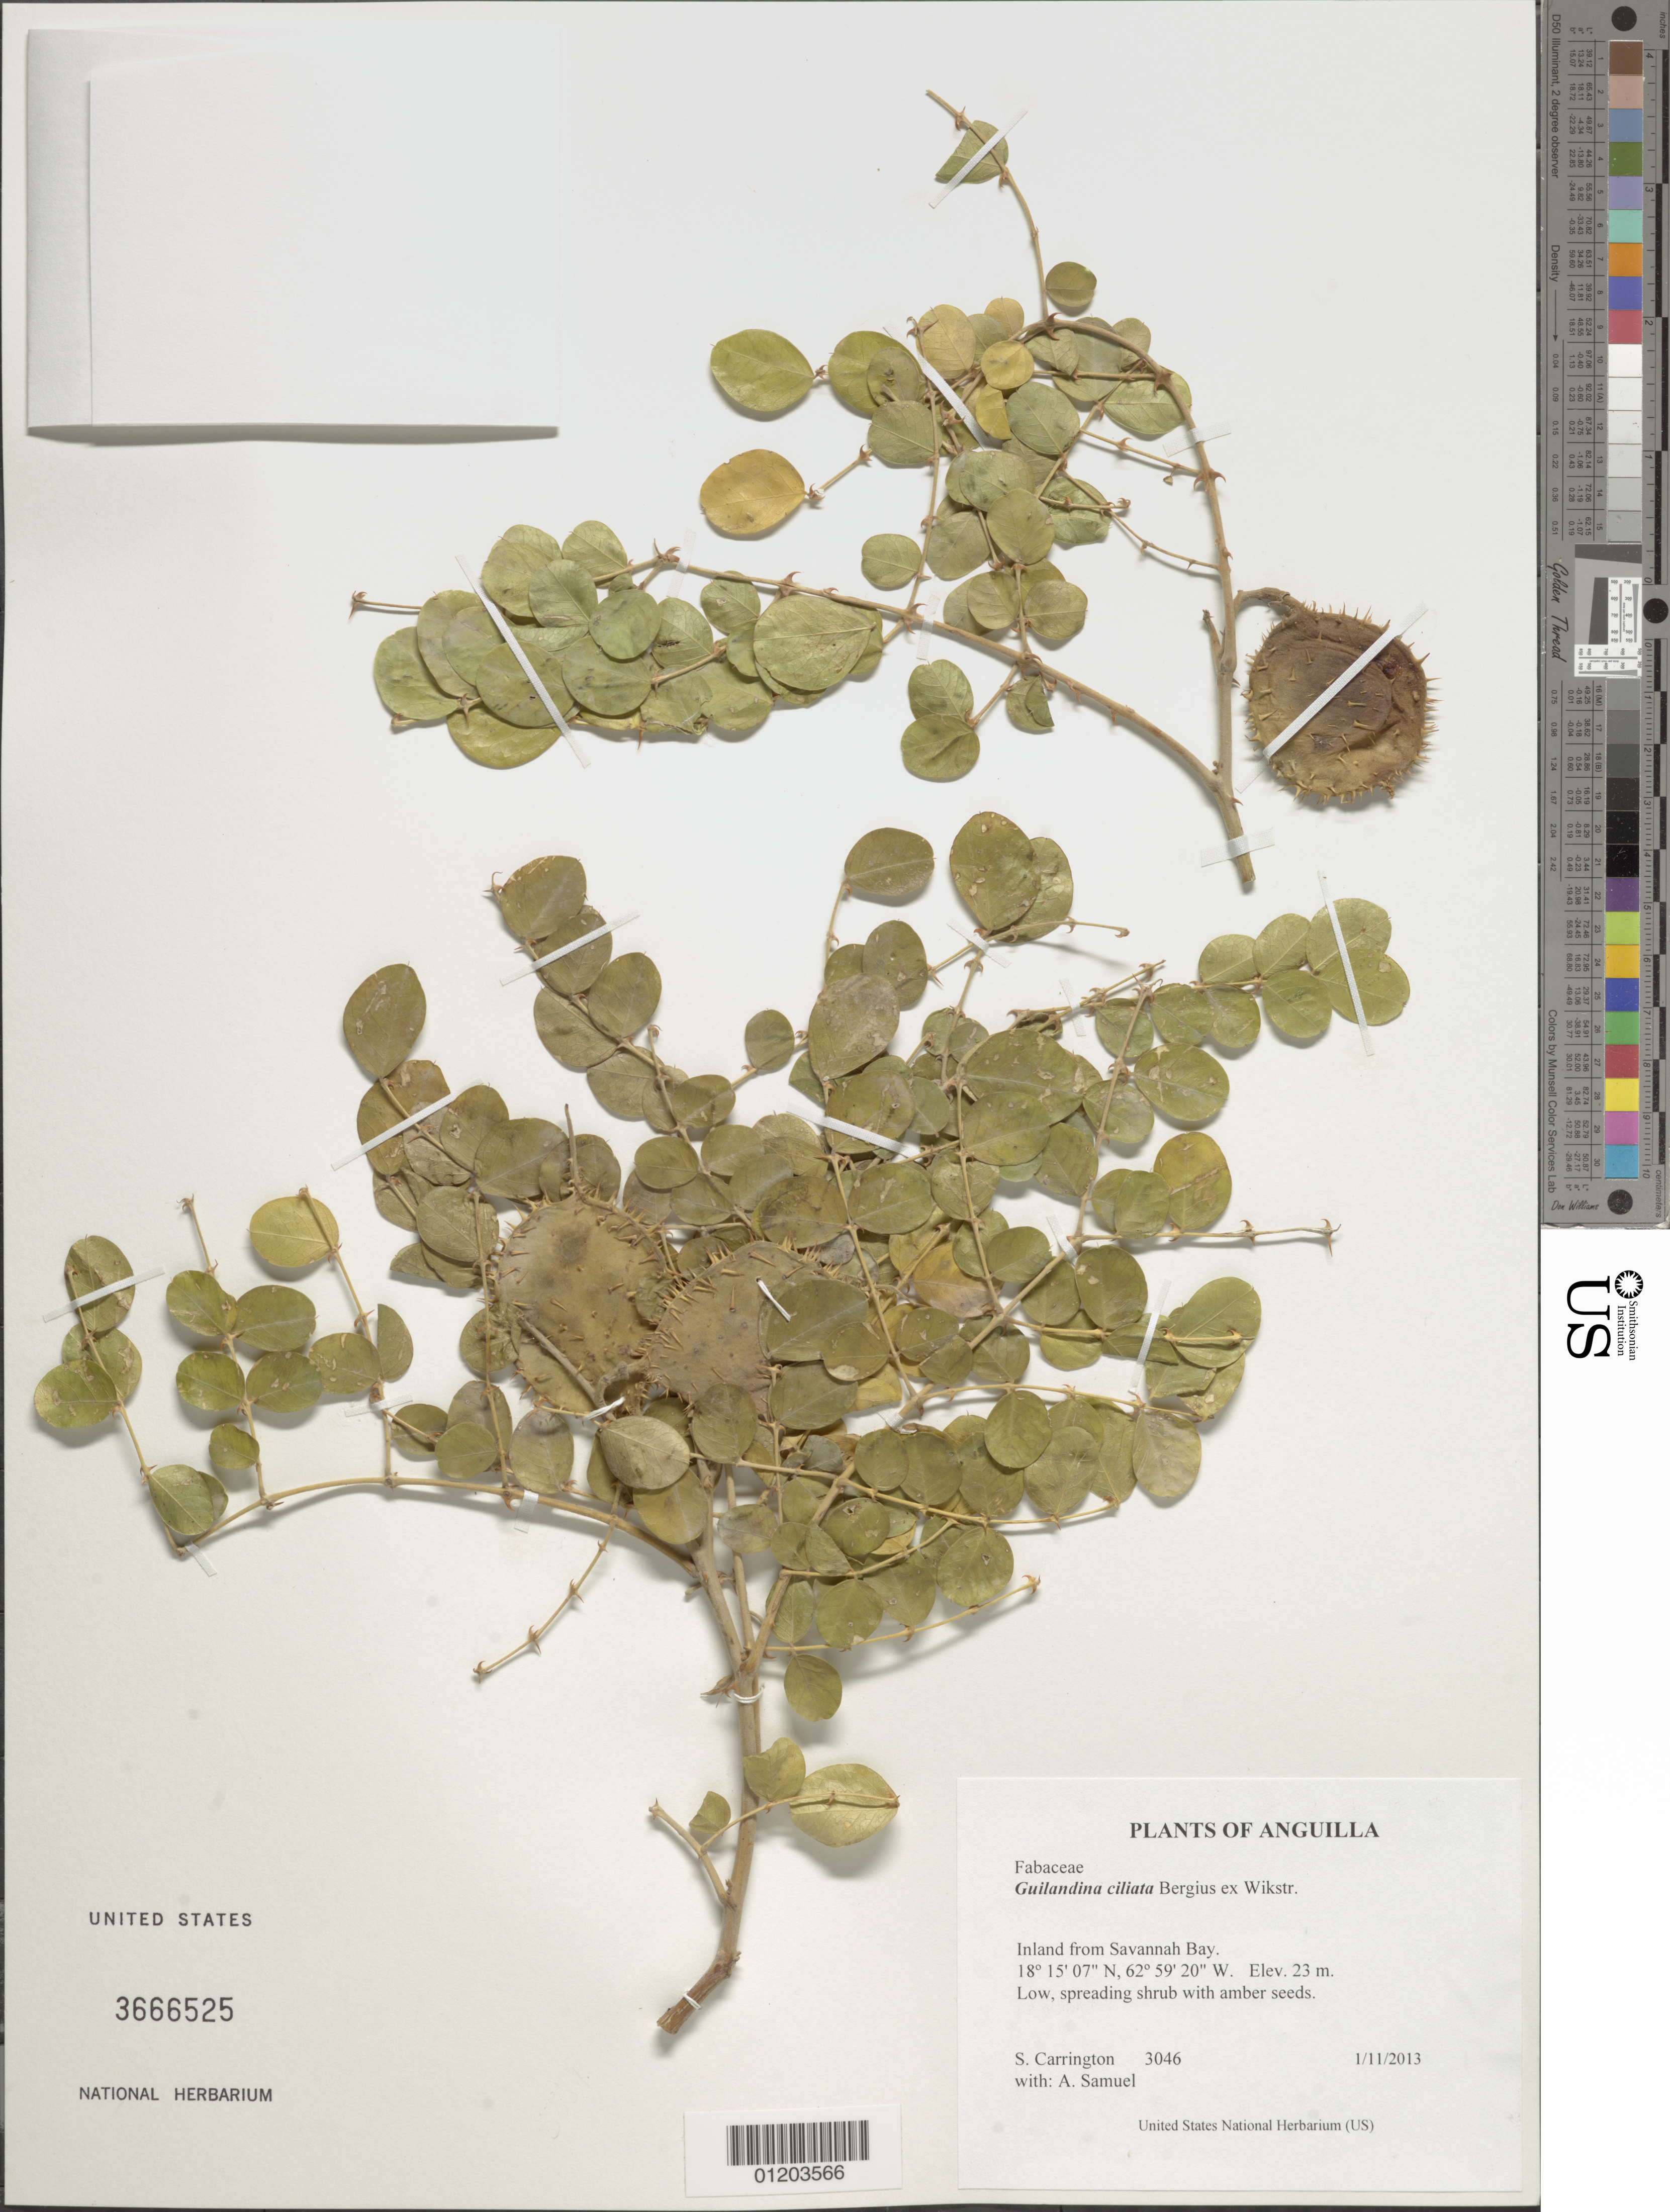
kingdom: Plantae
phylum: Tracheophyta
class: Magnoliopsida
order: Fabales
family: Fabaceae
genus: Guilandina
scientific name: Guilandina ciliata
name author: Bergius ex Wikstr.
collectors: C. M. S. Carrington & A. Samuel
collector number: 3046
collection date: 2013-01-11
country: Anguilla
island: Anguilla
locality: Savannah Bay, inland.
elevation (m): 23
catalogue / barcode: US 3666525